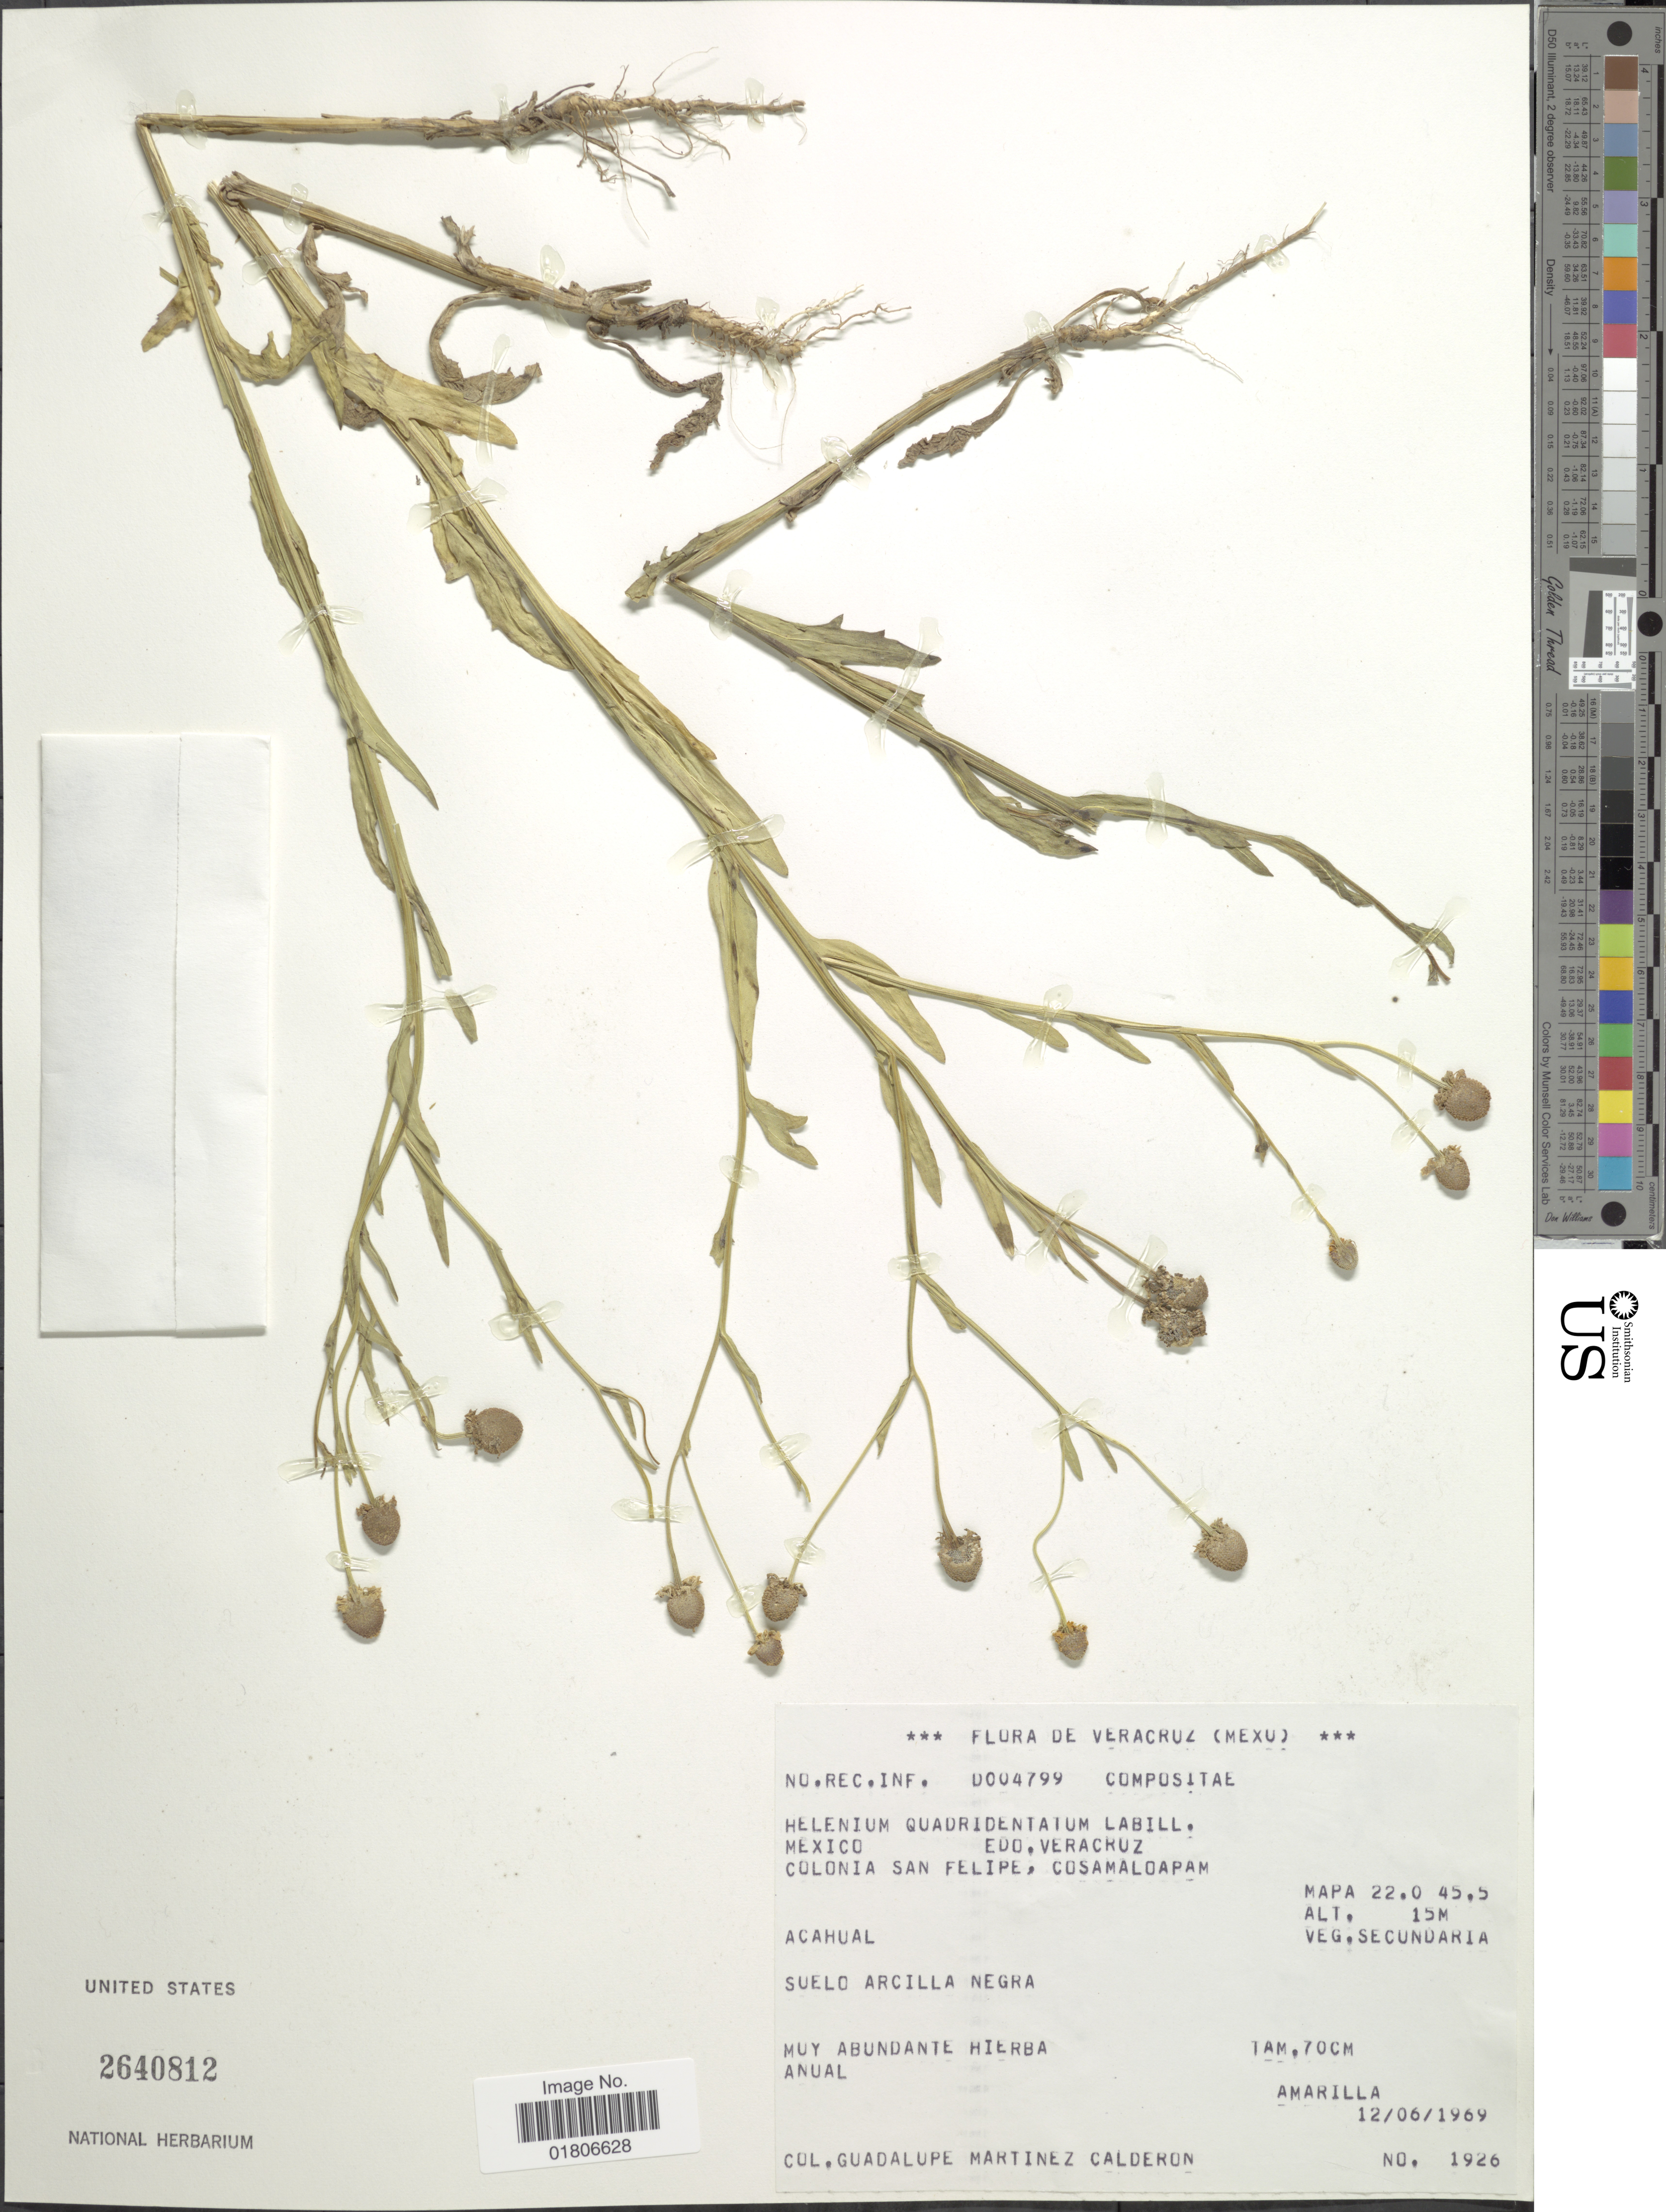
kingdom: Plantae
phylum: Tracheophyta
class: Magnoliopsida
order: Asterales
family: Asteraceae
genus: Helenium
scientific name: Helenium quadridentatum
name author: Labill.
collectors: G. Martinez-C.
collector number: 1926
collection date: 1969-06-12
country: Mexico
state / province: Veracruz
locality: Edo. Veracruz. Colonia San Felipe, Cosamaloapam. Mapa 22.0 45.5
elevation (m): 15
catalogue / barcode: US 2640812